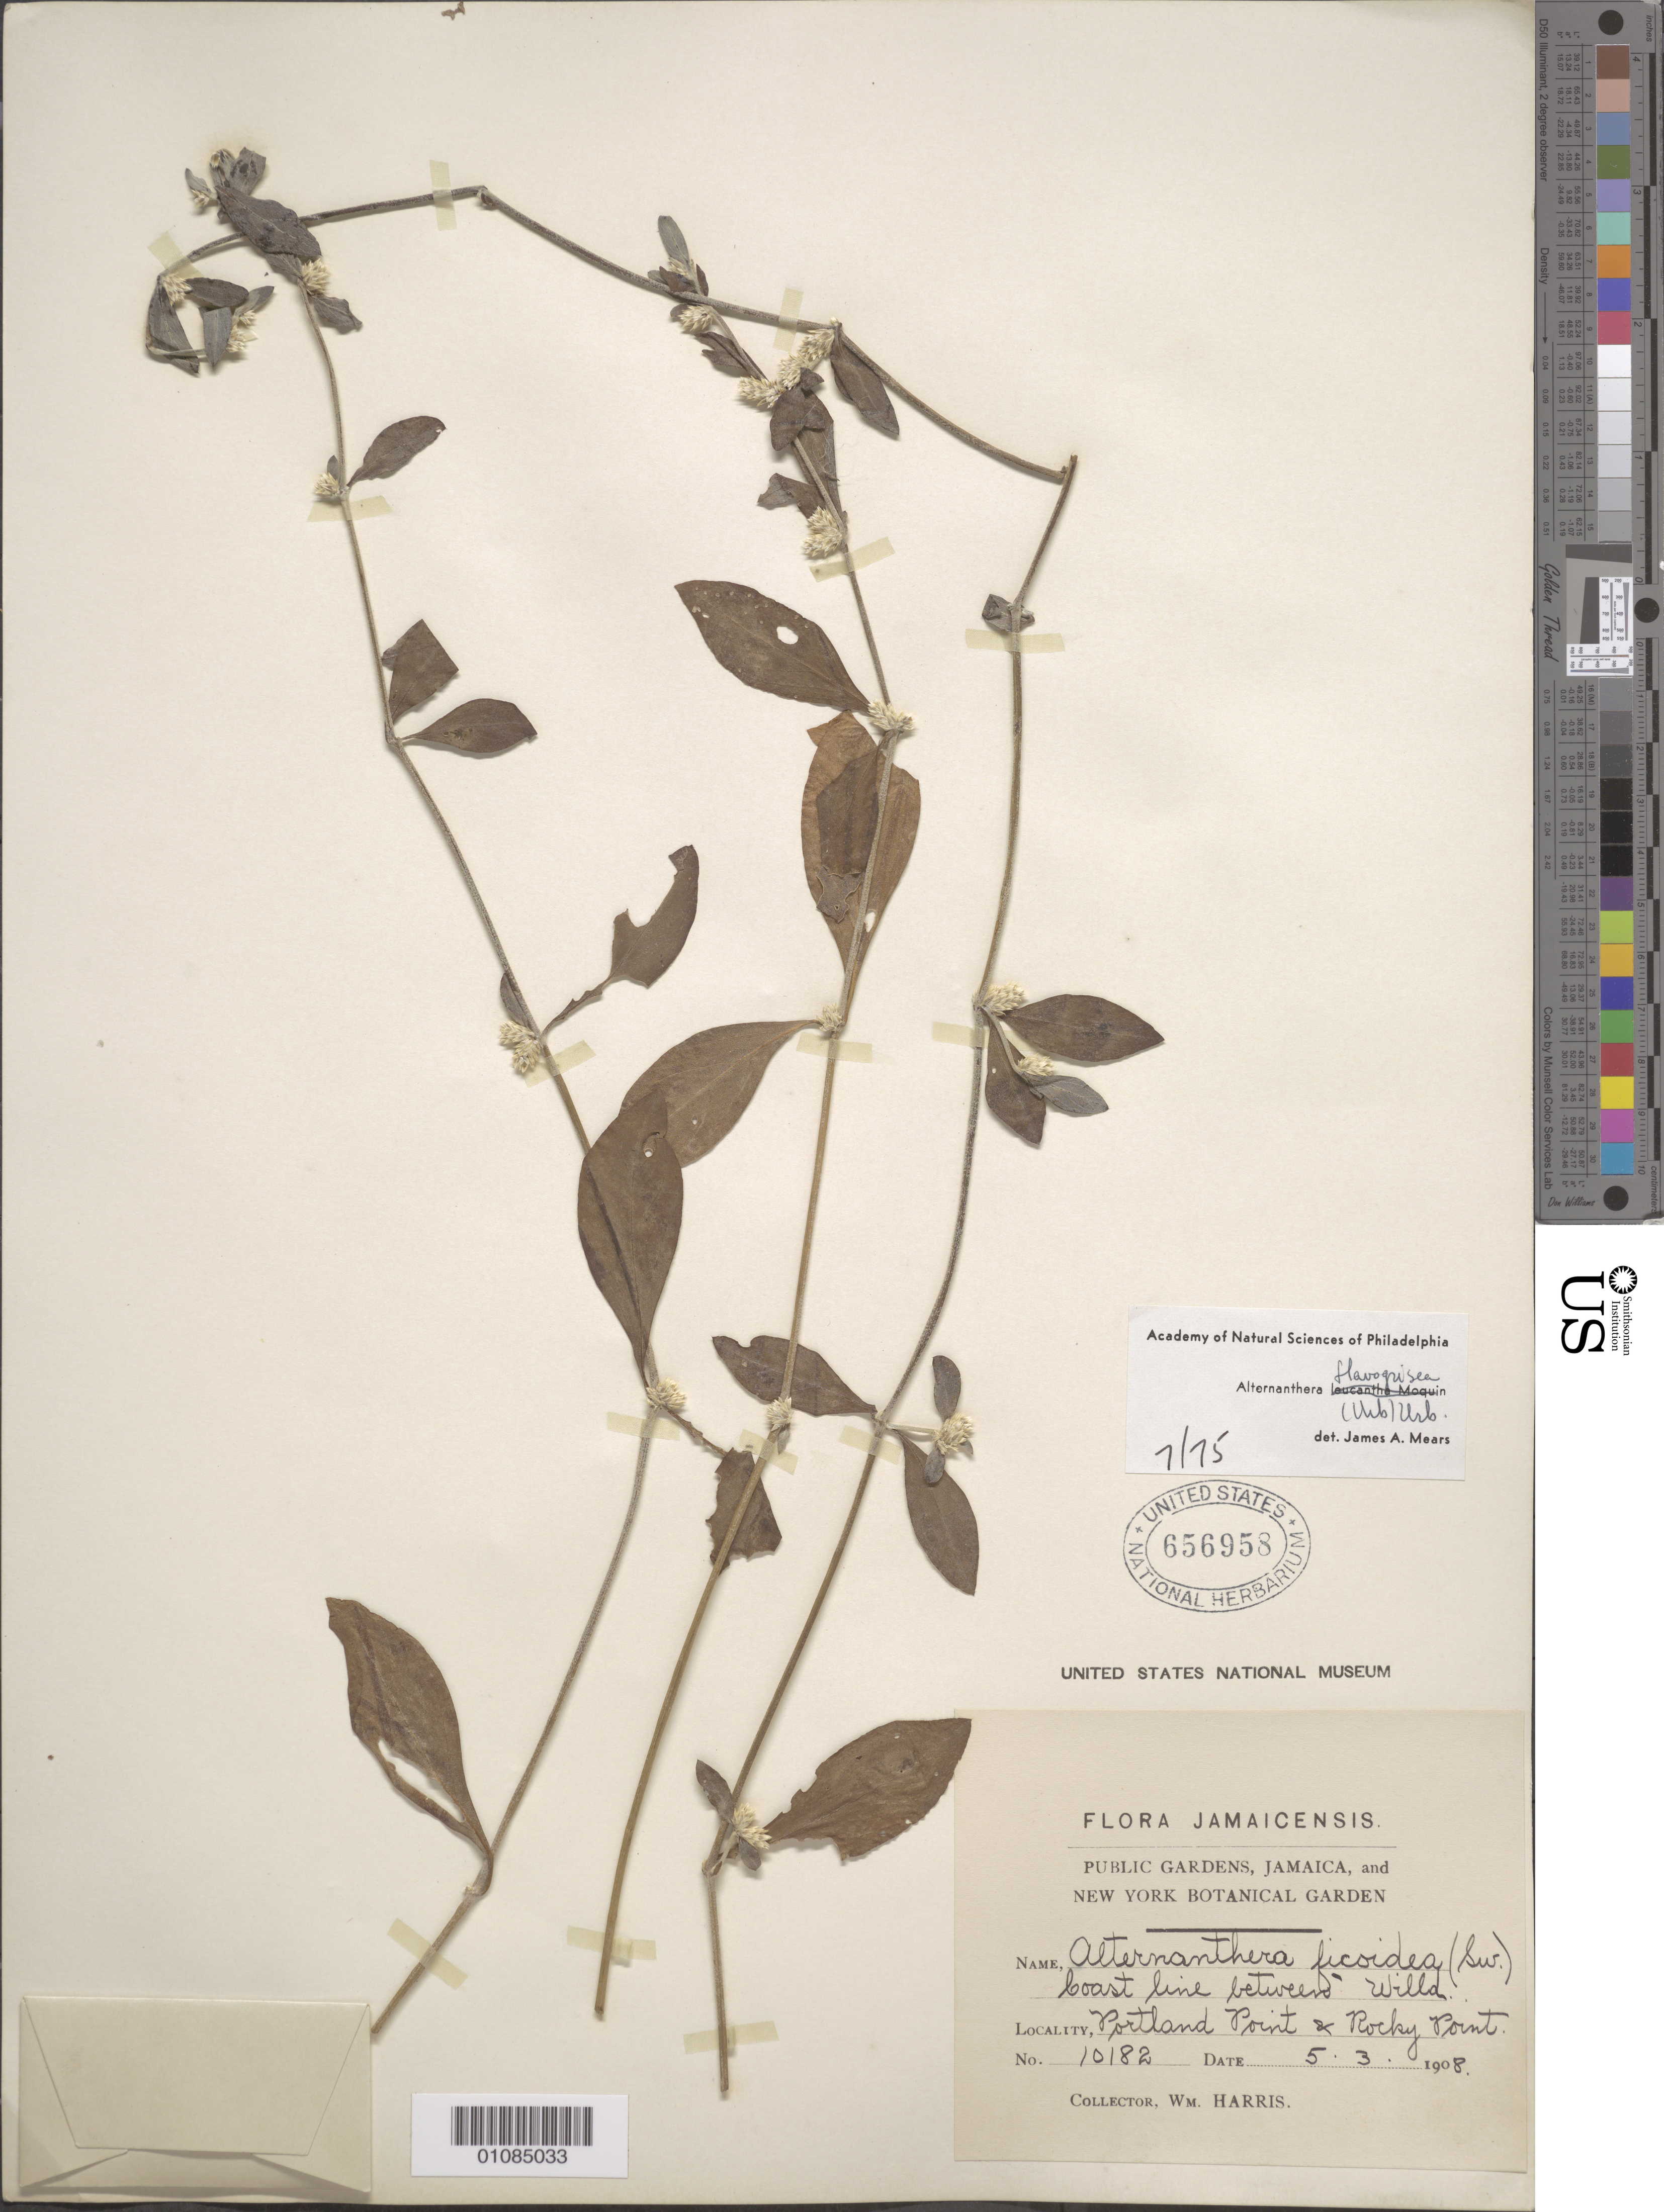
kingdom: Plantae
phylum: Tracheophyta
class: Magnoliopsida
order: Caryophyllales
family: Amaranthaceae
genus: Alternanthera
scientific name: Alternanthera flavogrisea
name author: Urb.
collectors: W. Harris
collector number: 10182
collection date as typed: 05 Mar 1908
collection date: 1908-03-05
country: Jamaica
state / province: Clarendon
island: Jamaica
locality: Coast line between Portland Point and Rocky Point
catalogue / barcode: US 656958